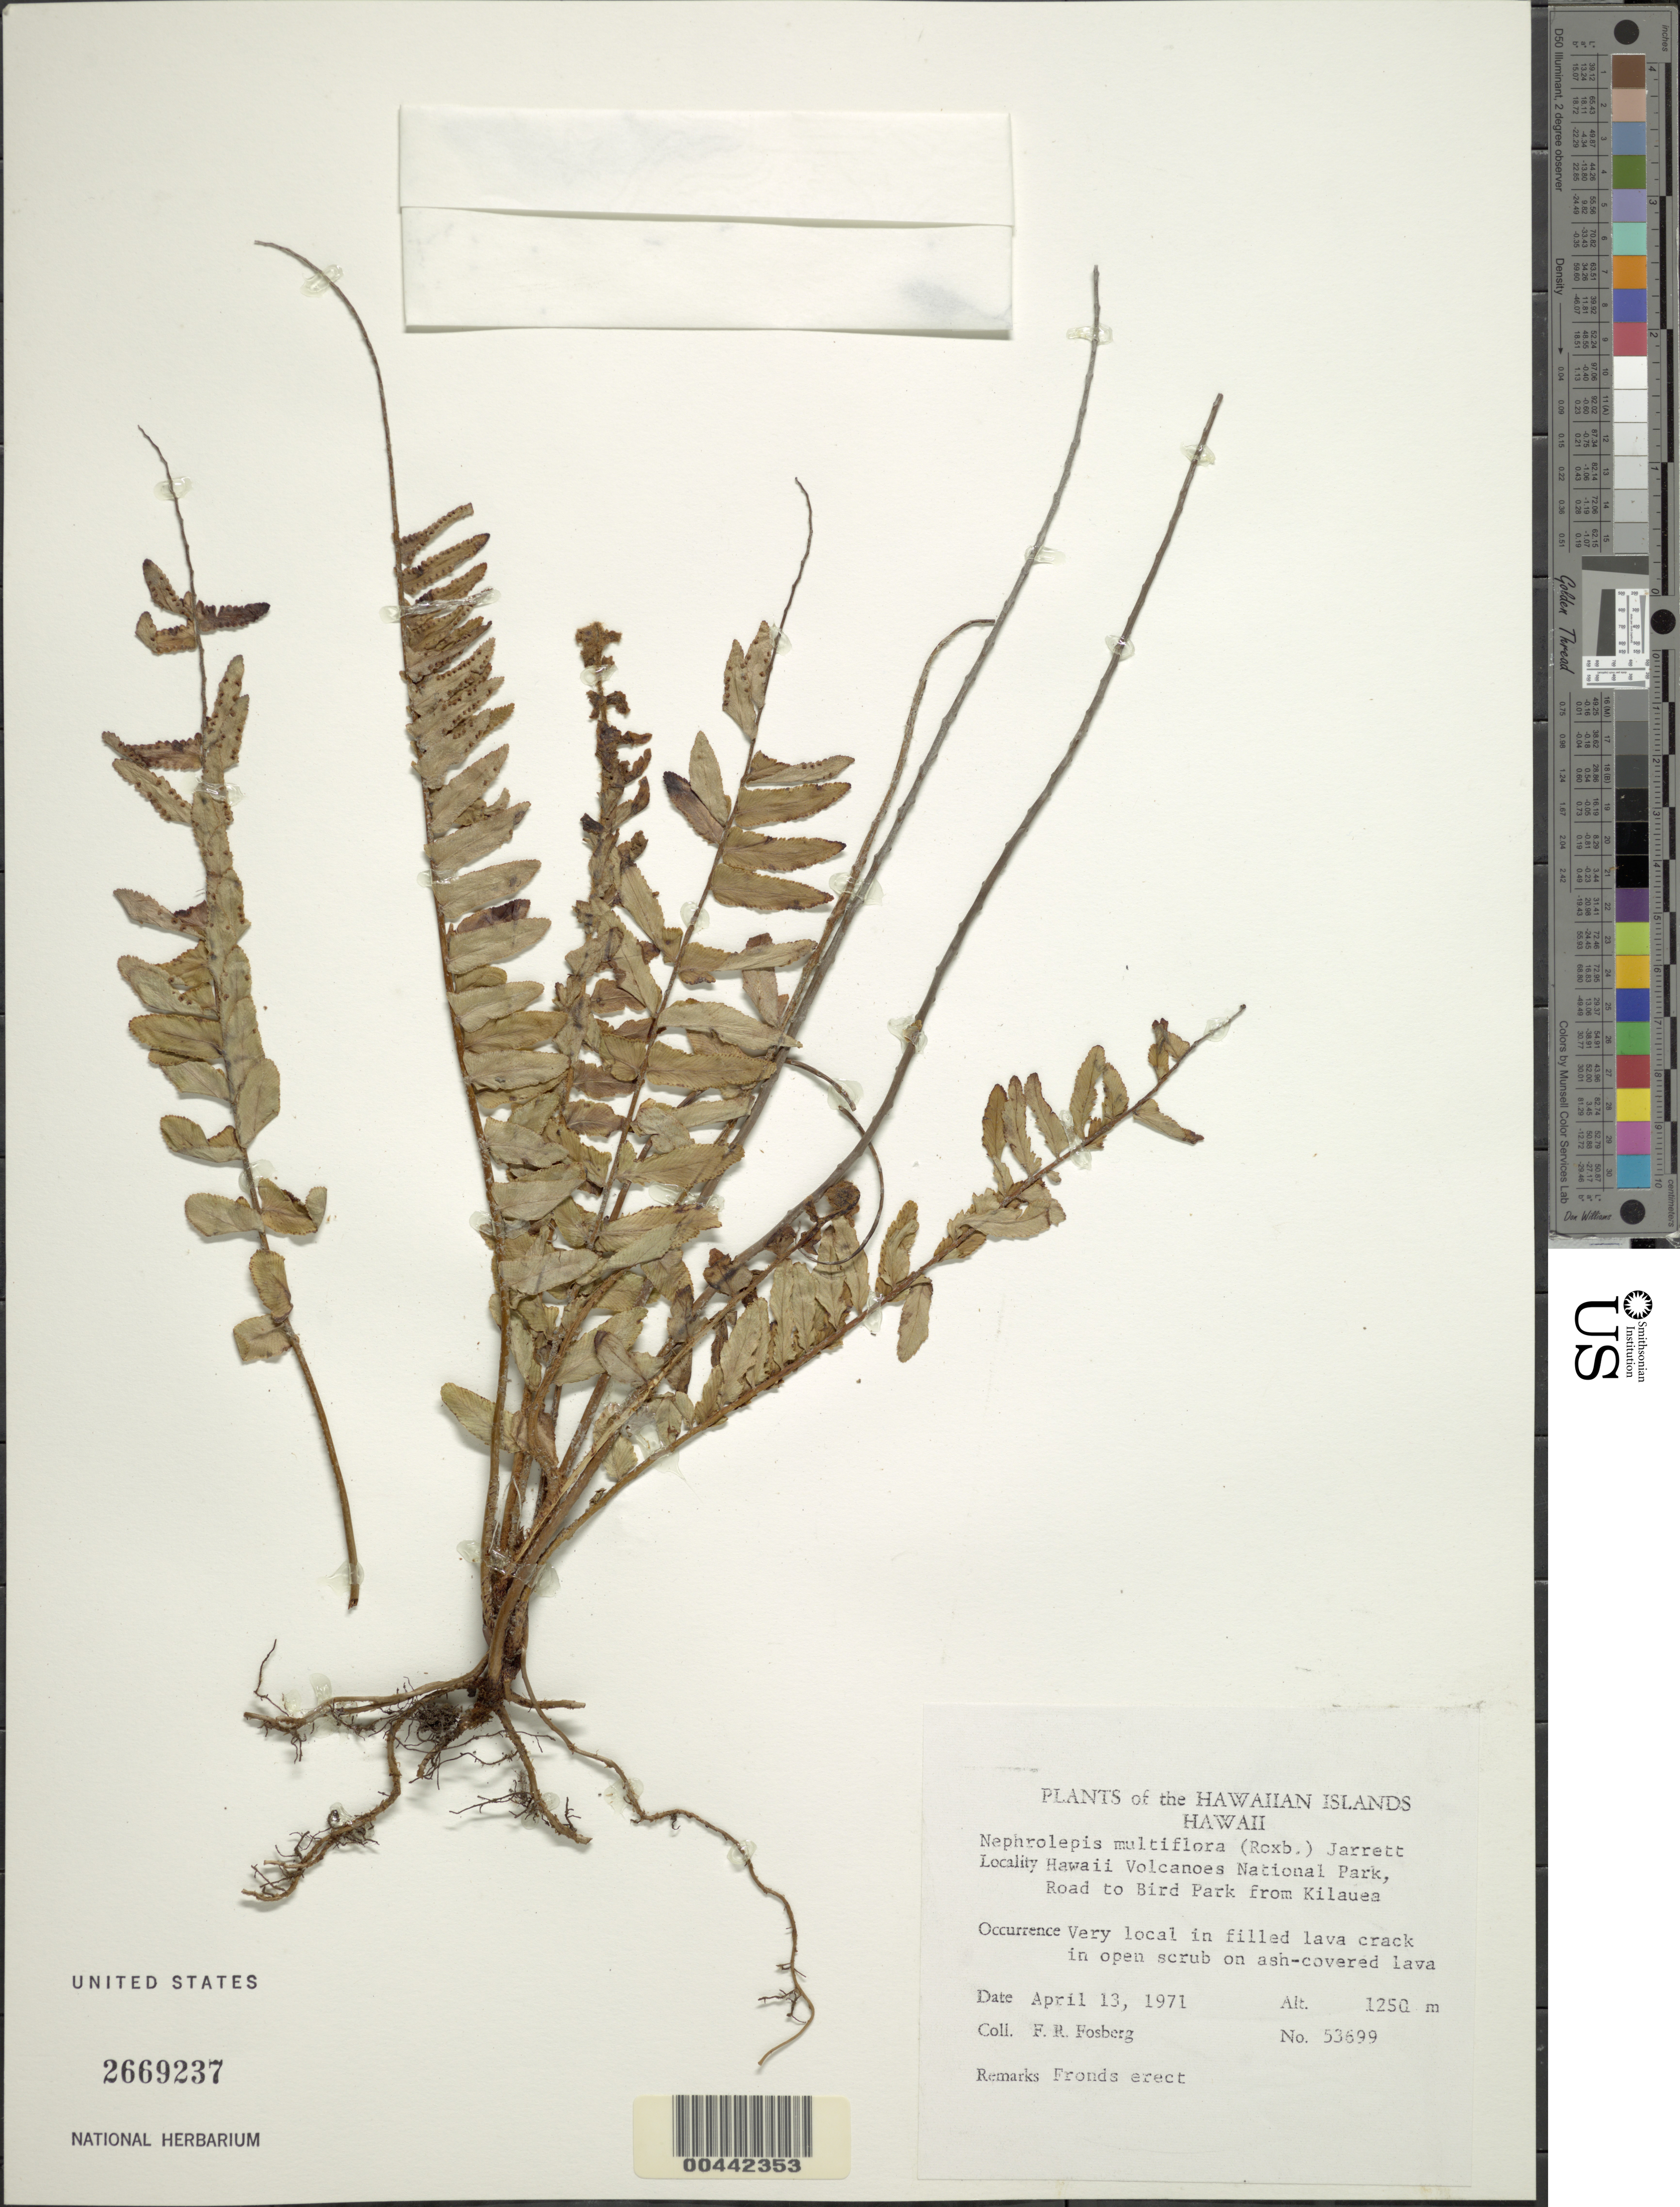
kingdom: Plantae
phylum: Tracheophyta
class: Polypodiopsida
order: Polypodiales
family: Nephrolepidaceae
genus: Nephrolepis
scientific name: Nephrolepis lauterbachii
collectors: F. R. Fosberg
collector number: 53699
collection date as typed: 13 Apr 1971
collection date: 1971-04-13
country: United States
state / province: Hawaii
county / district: Hawaii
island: Hawaii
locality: Hawaii Volcanos National Park, rd. to Bird Park from Kilauea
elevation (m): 1250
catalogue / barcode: US 2669237